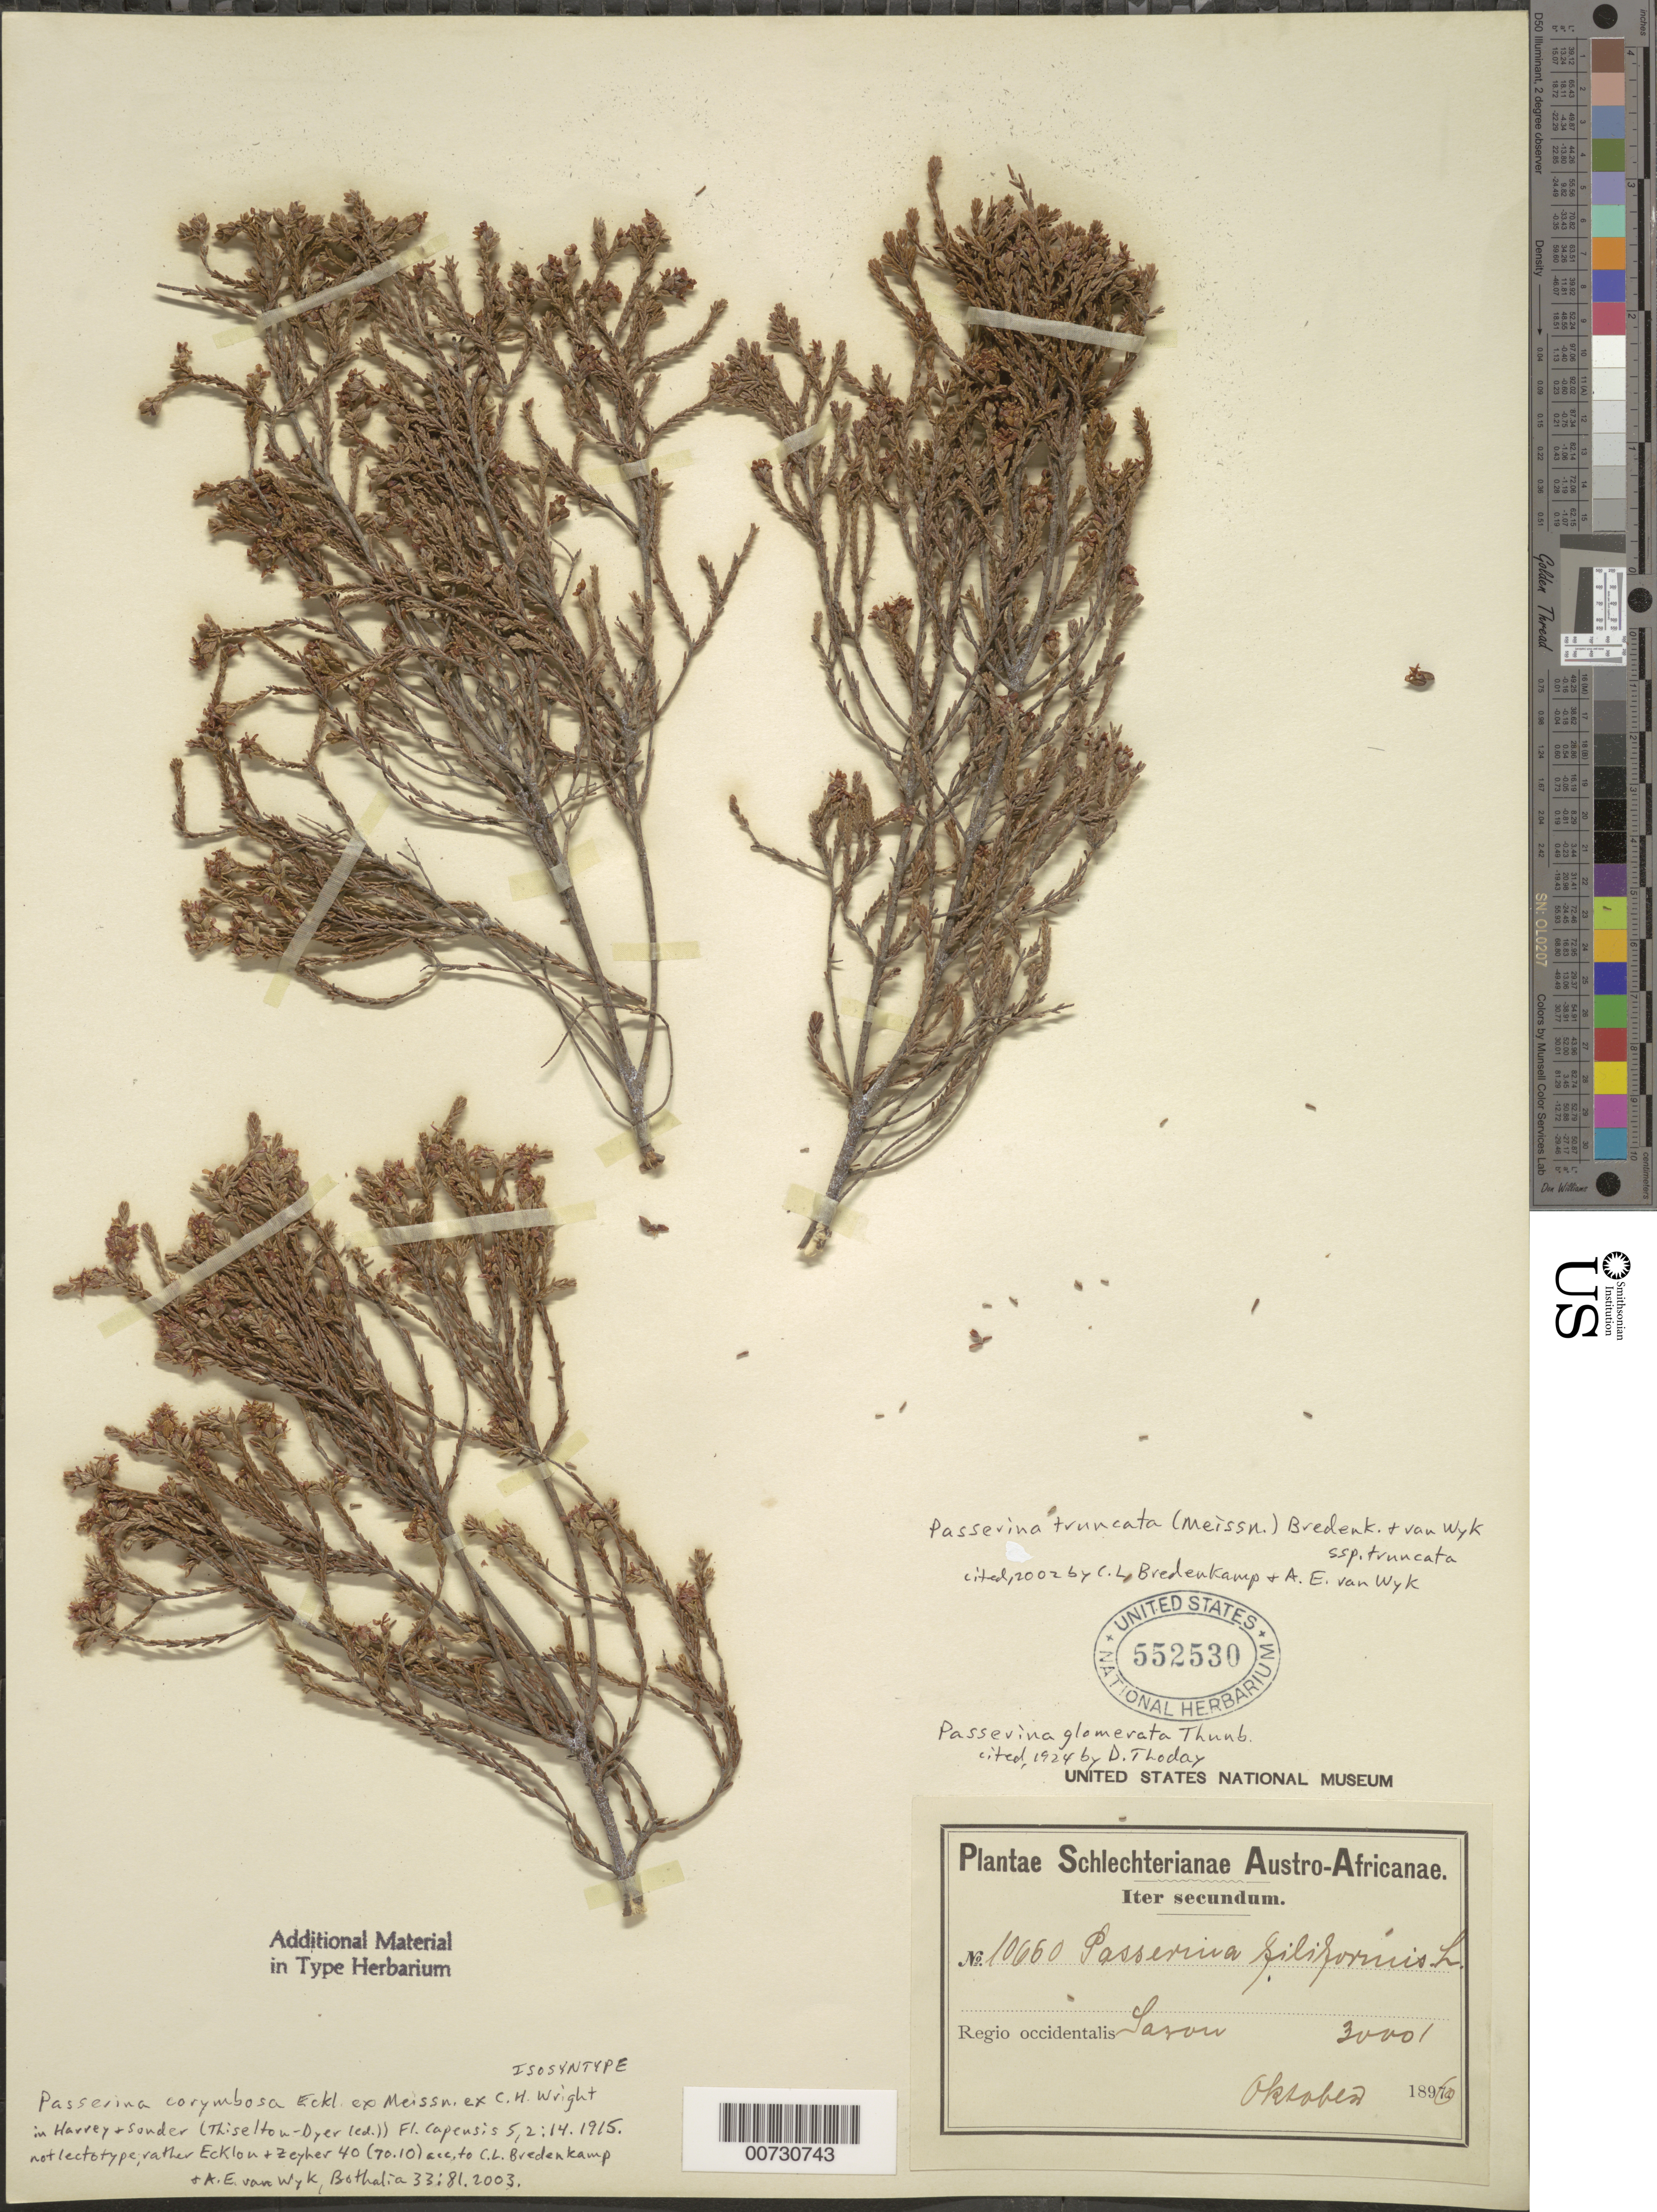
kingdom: Plantae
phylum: Tracheophyta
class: Magnoliopsida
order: Malvales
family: Thymelaeaceae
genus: Passerina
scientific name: Passerina corymbosa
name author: Eckl. ex C.H. Wright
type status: Isosyntype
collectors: F. R. R. Schlechter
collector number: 10660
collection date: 1896-10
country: South Africa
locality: Regio occidentalis, Saron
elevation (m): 914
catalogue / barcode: US 552530